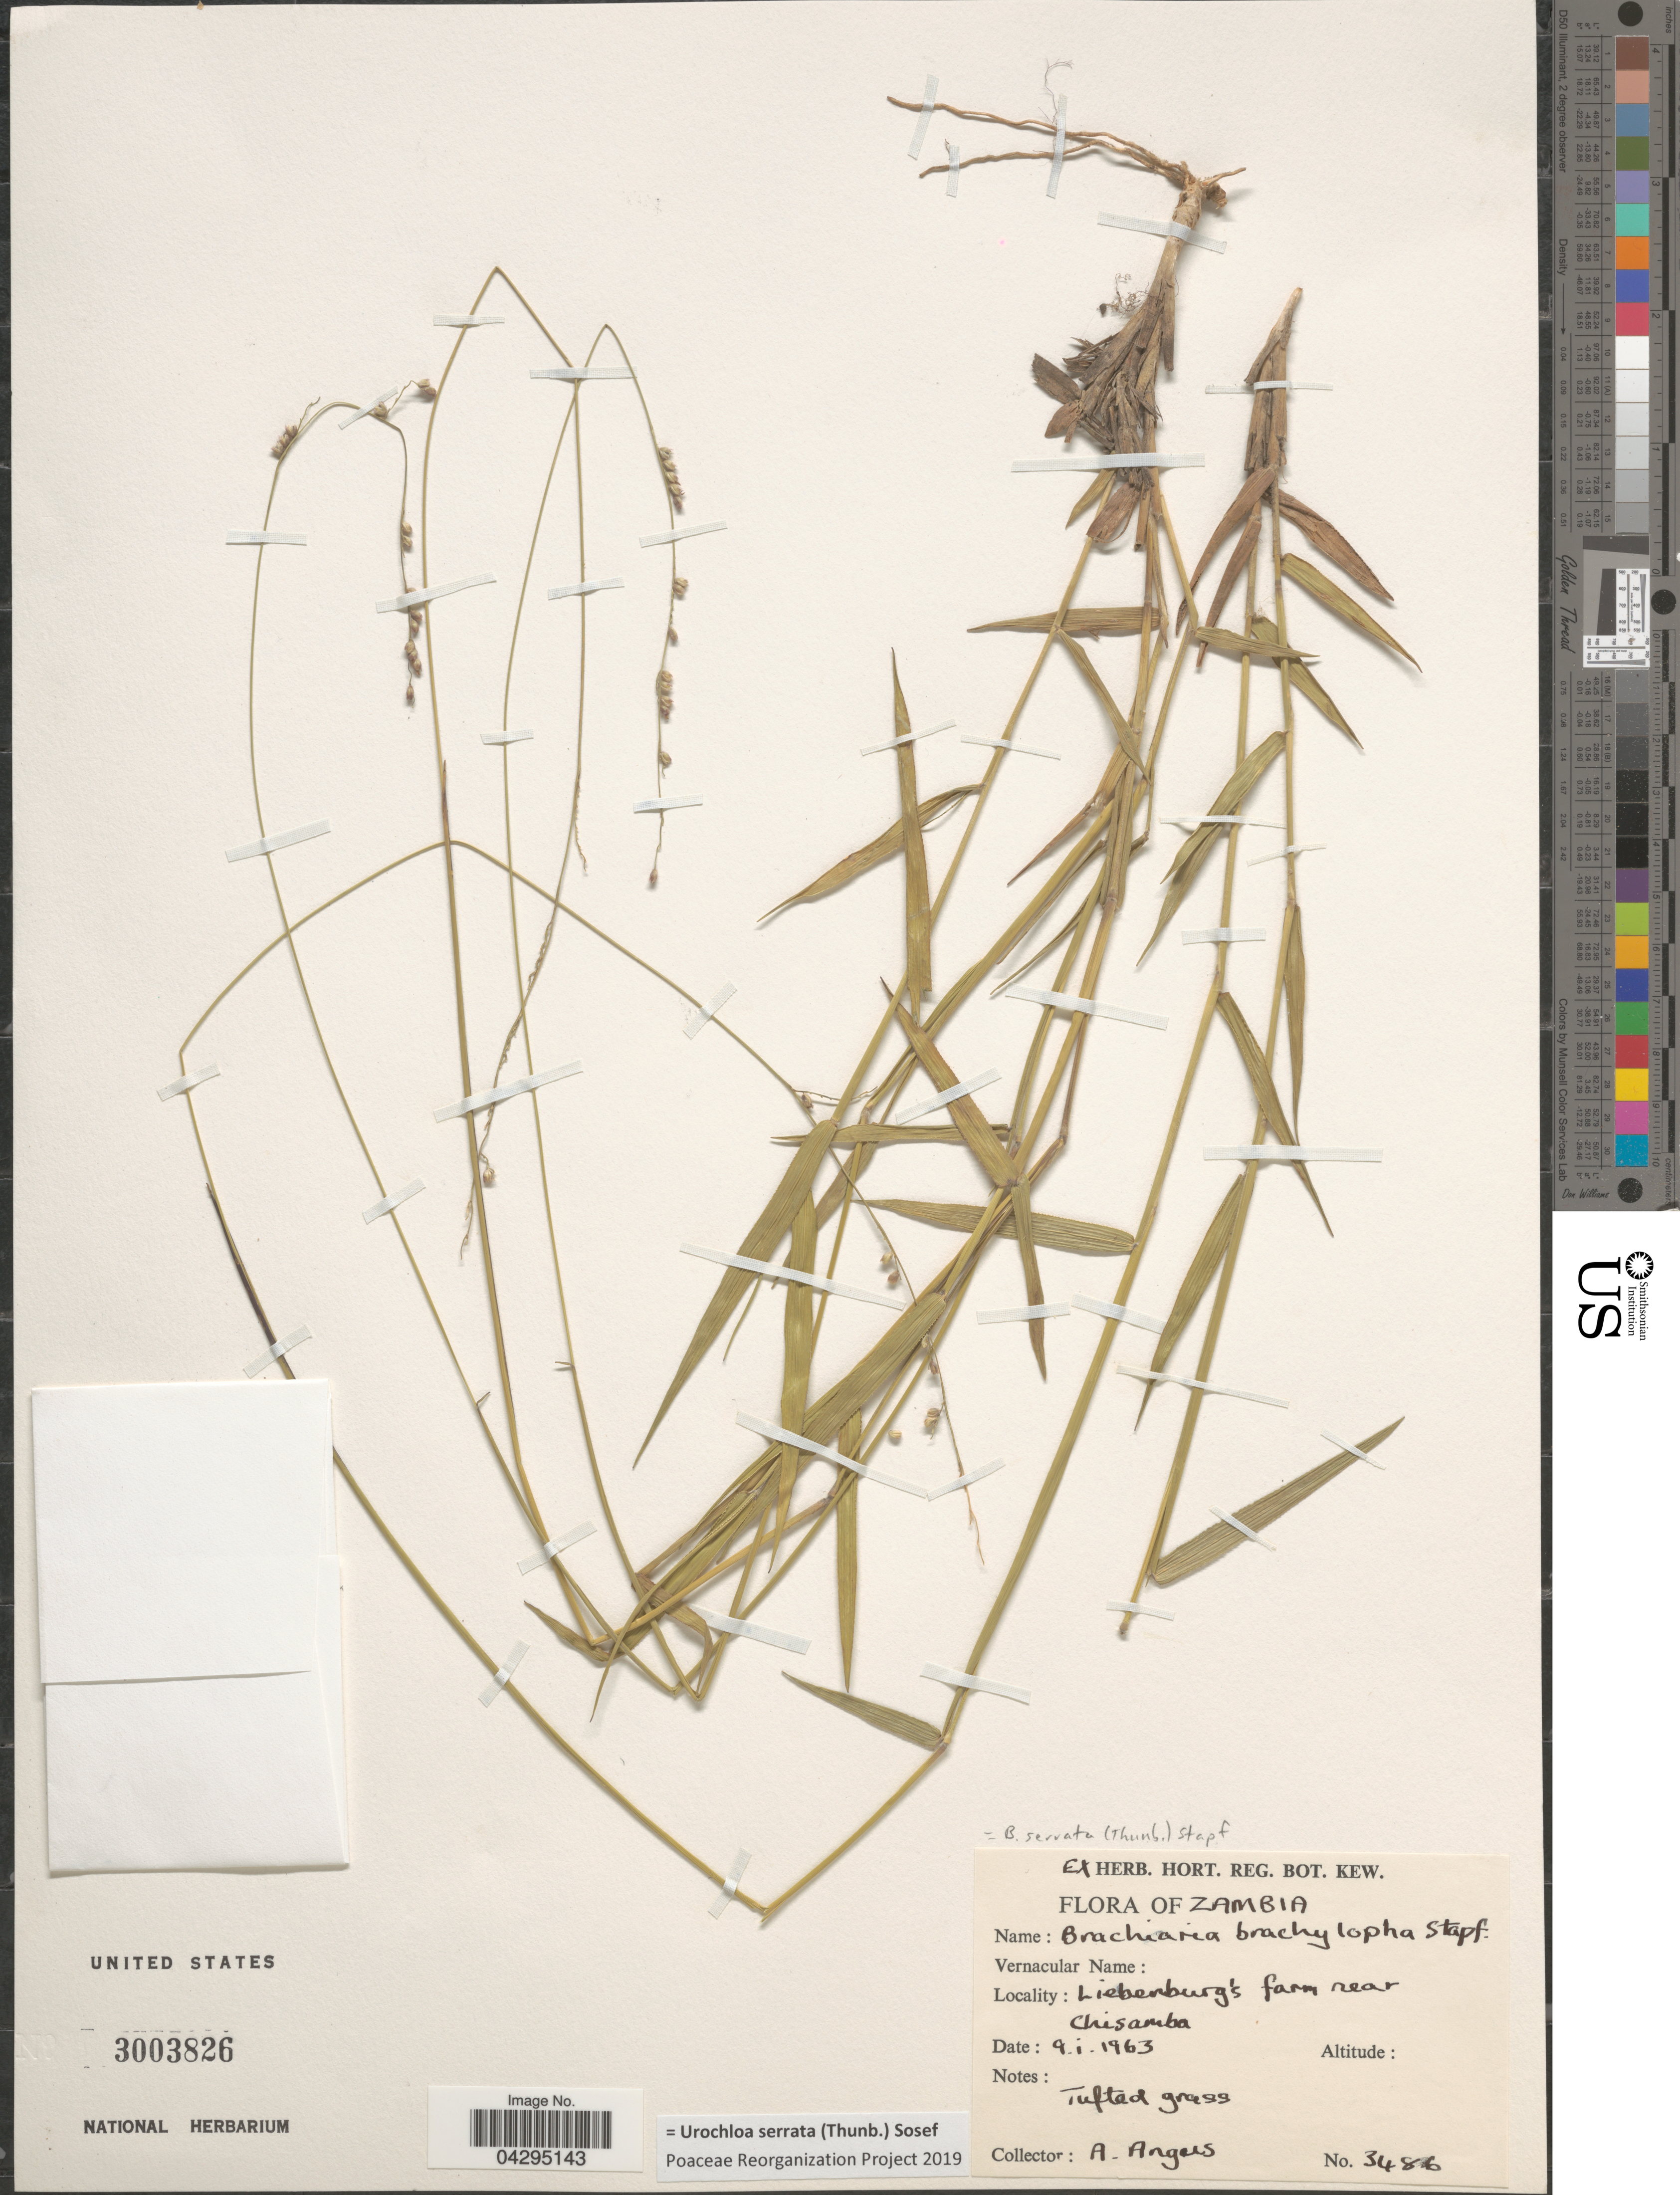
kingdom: Plantae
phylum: Tracheophyta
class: Liliopsida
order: Poales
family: Poaceae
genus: Urochloa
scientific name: Urochloa serrata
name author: (Thunb.) Sosef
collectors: A. Angus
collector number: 3486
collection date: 1963-01-09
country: Zambia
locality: Liebenburg's farm near Chisamba.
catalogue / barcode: US 3003826